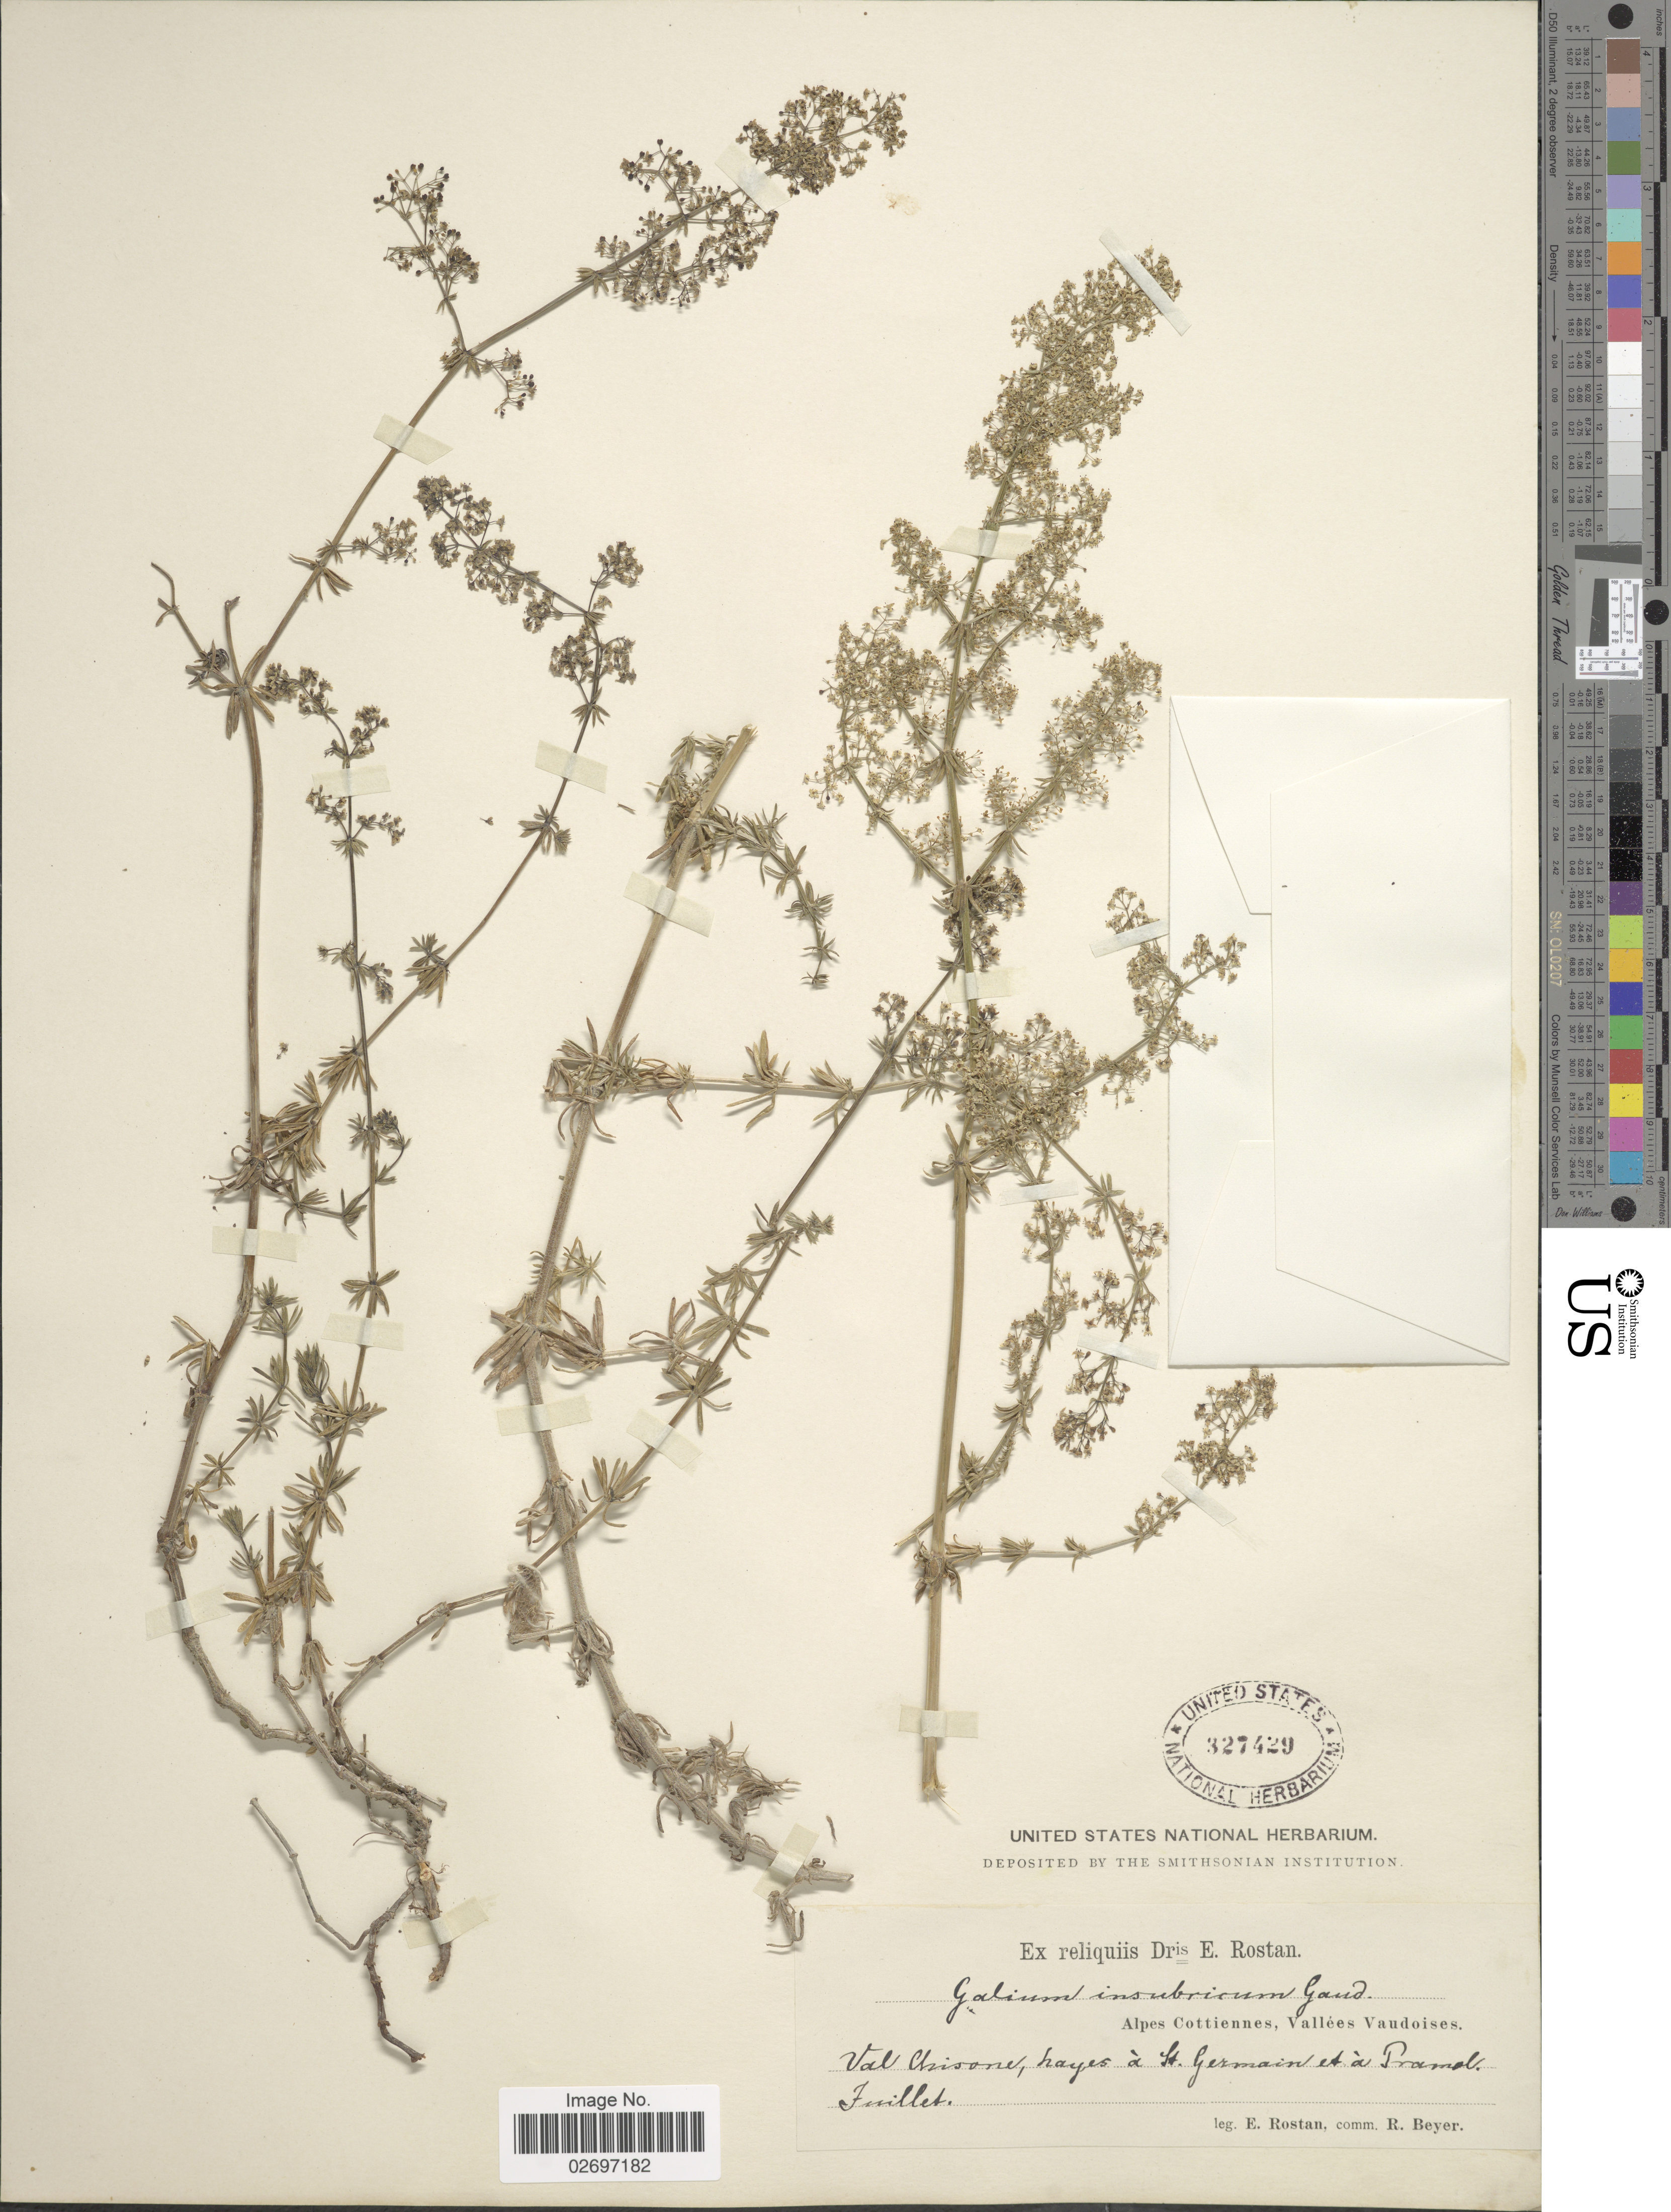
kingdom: Plantae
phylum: Tracheophyta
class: Magnoliopsida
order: Gentianales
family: Rubiaceae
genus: Galium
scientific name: Galium insubricum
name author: Gaudin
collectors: E. Rostan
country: Italy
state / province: Piedmont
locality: Alpes Cottiennes, Vallees Vaudoises, Val Chisone, hayes a St. Germain et a Pramol.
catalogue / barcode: US 327429